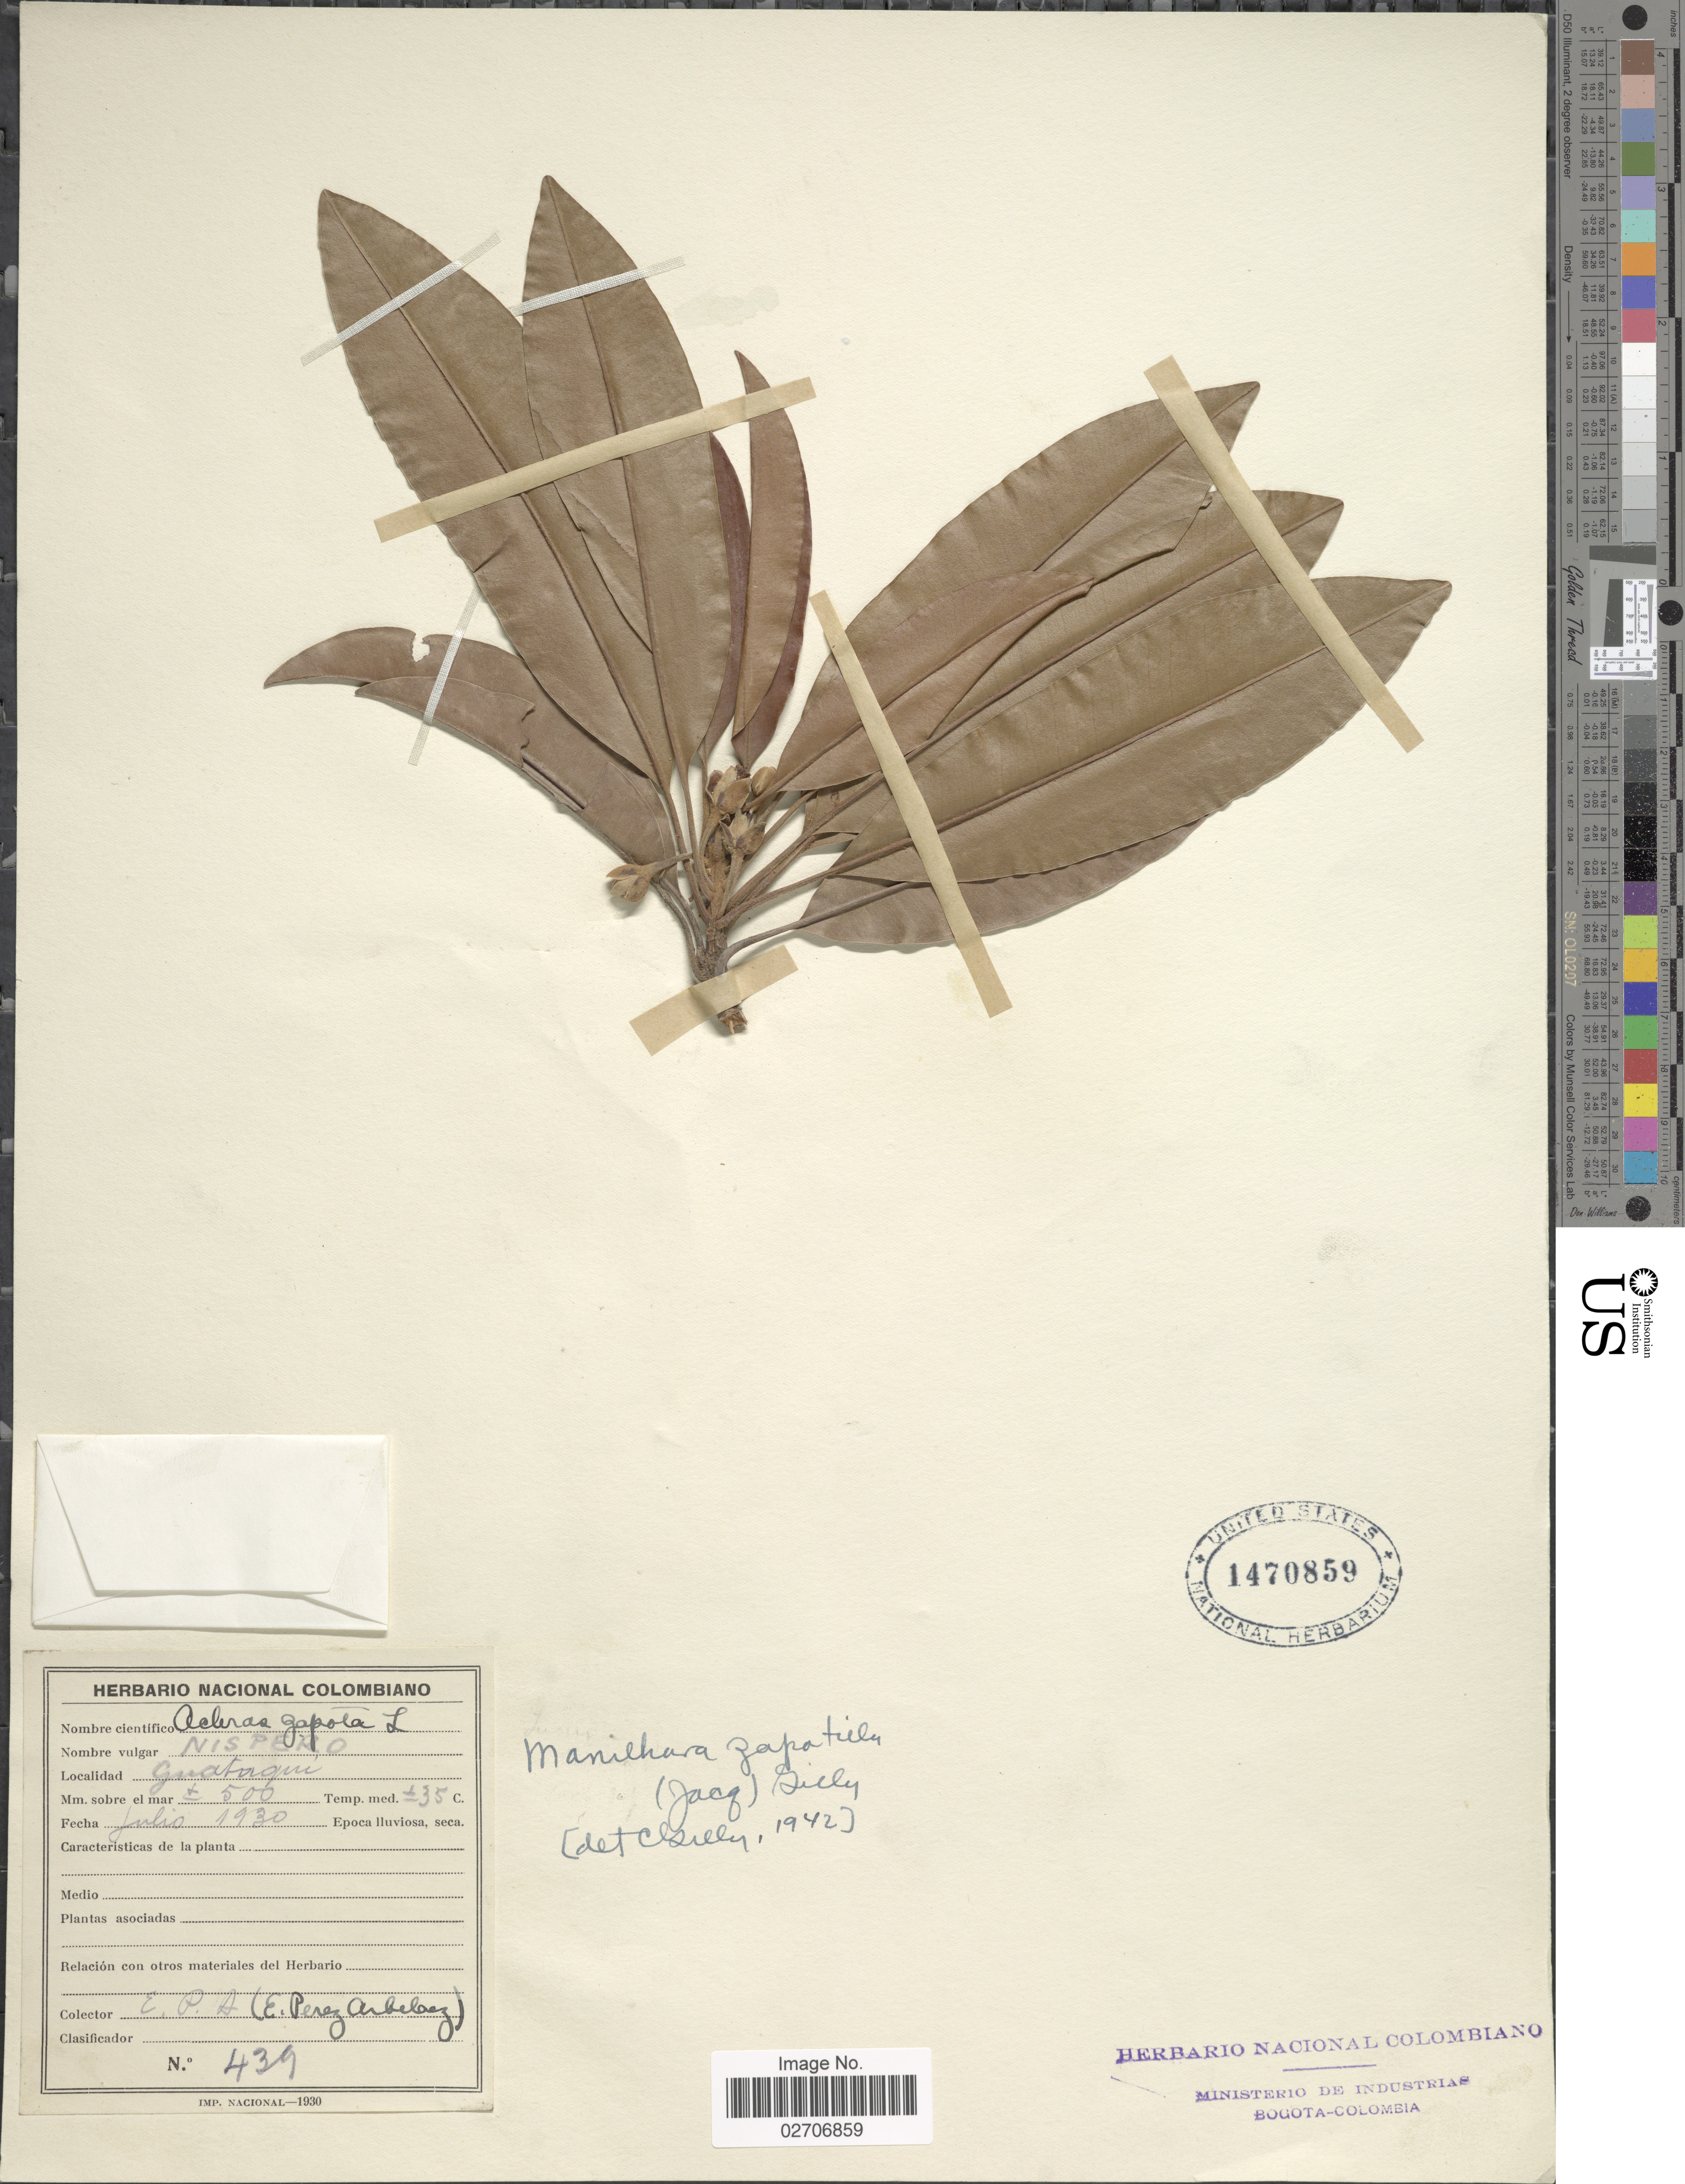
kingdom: Plantae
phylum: Tracheophyta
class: Magnoliopsida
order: Ericales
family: Sapotaceae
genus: Manilkara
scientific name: Manilkara zapota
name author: (L.) P. Royen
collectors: E. Pérez Arbeláez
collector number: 439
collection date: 1930-07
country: Colombia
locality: Guataqui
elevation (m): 500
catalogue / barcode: US 1470859